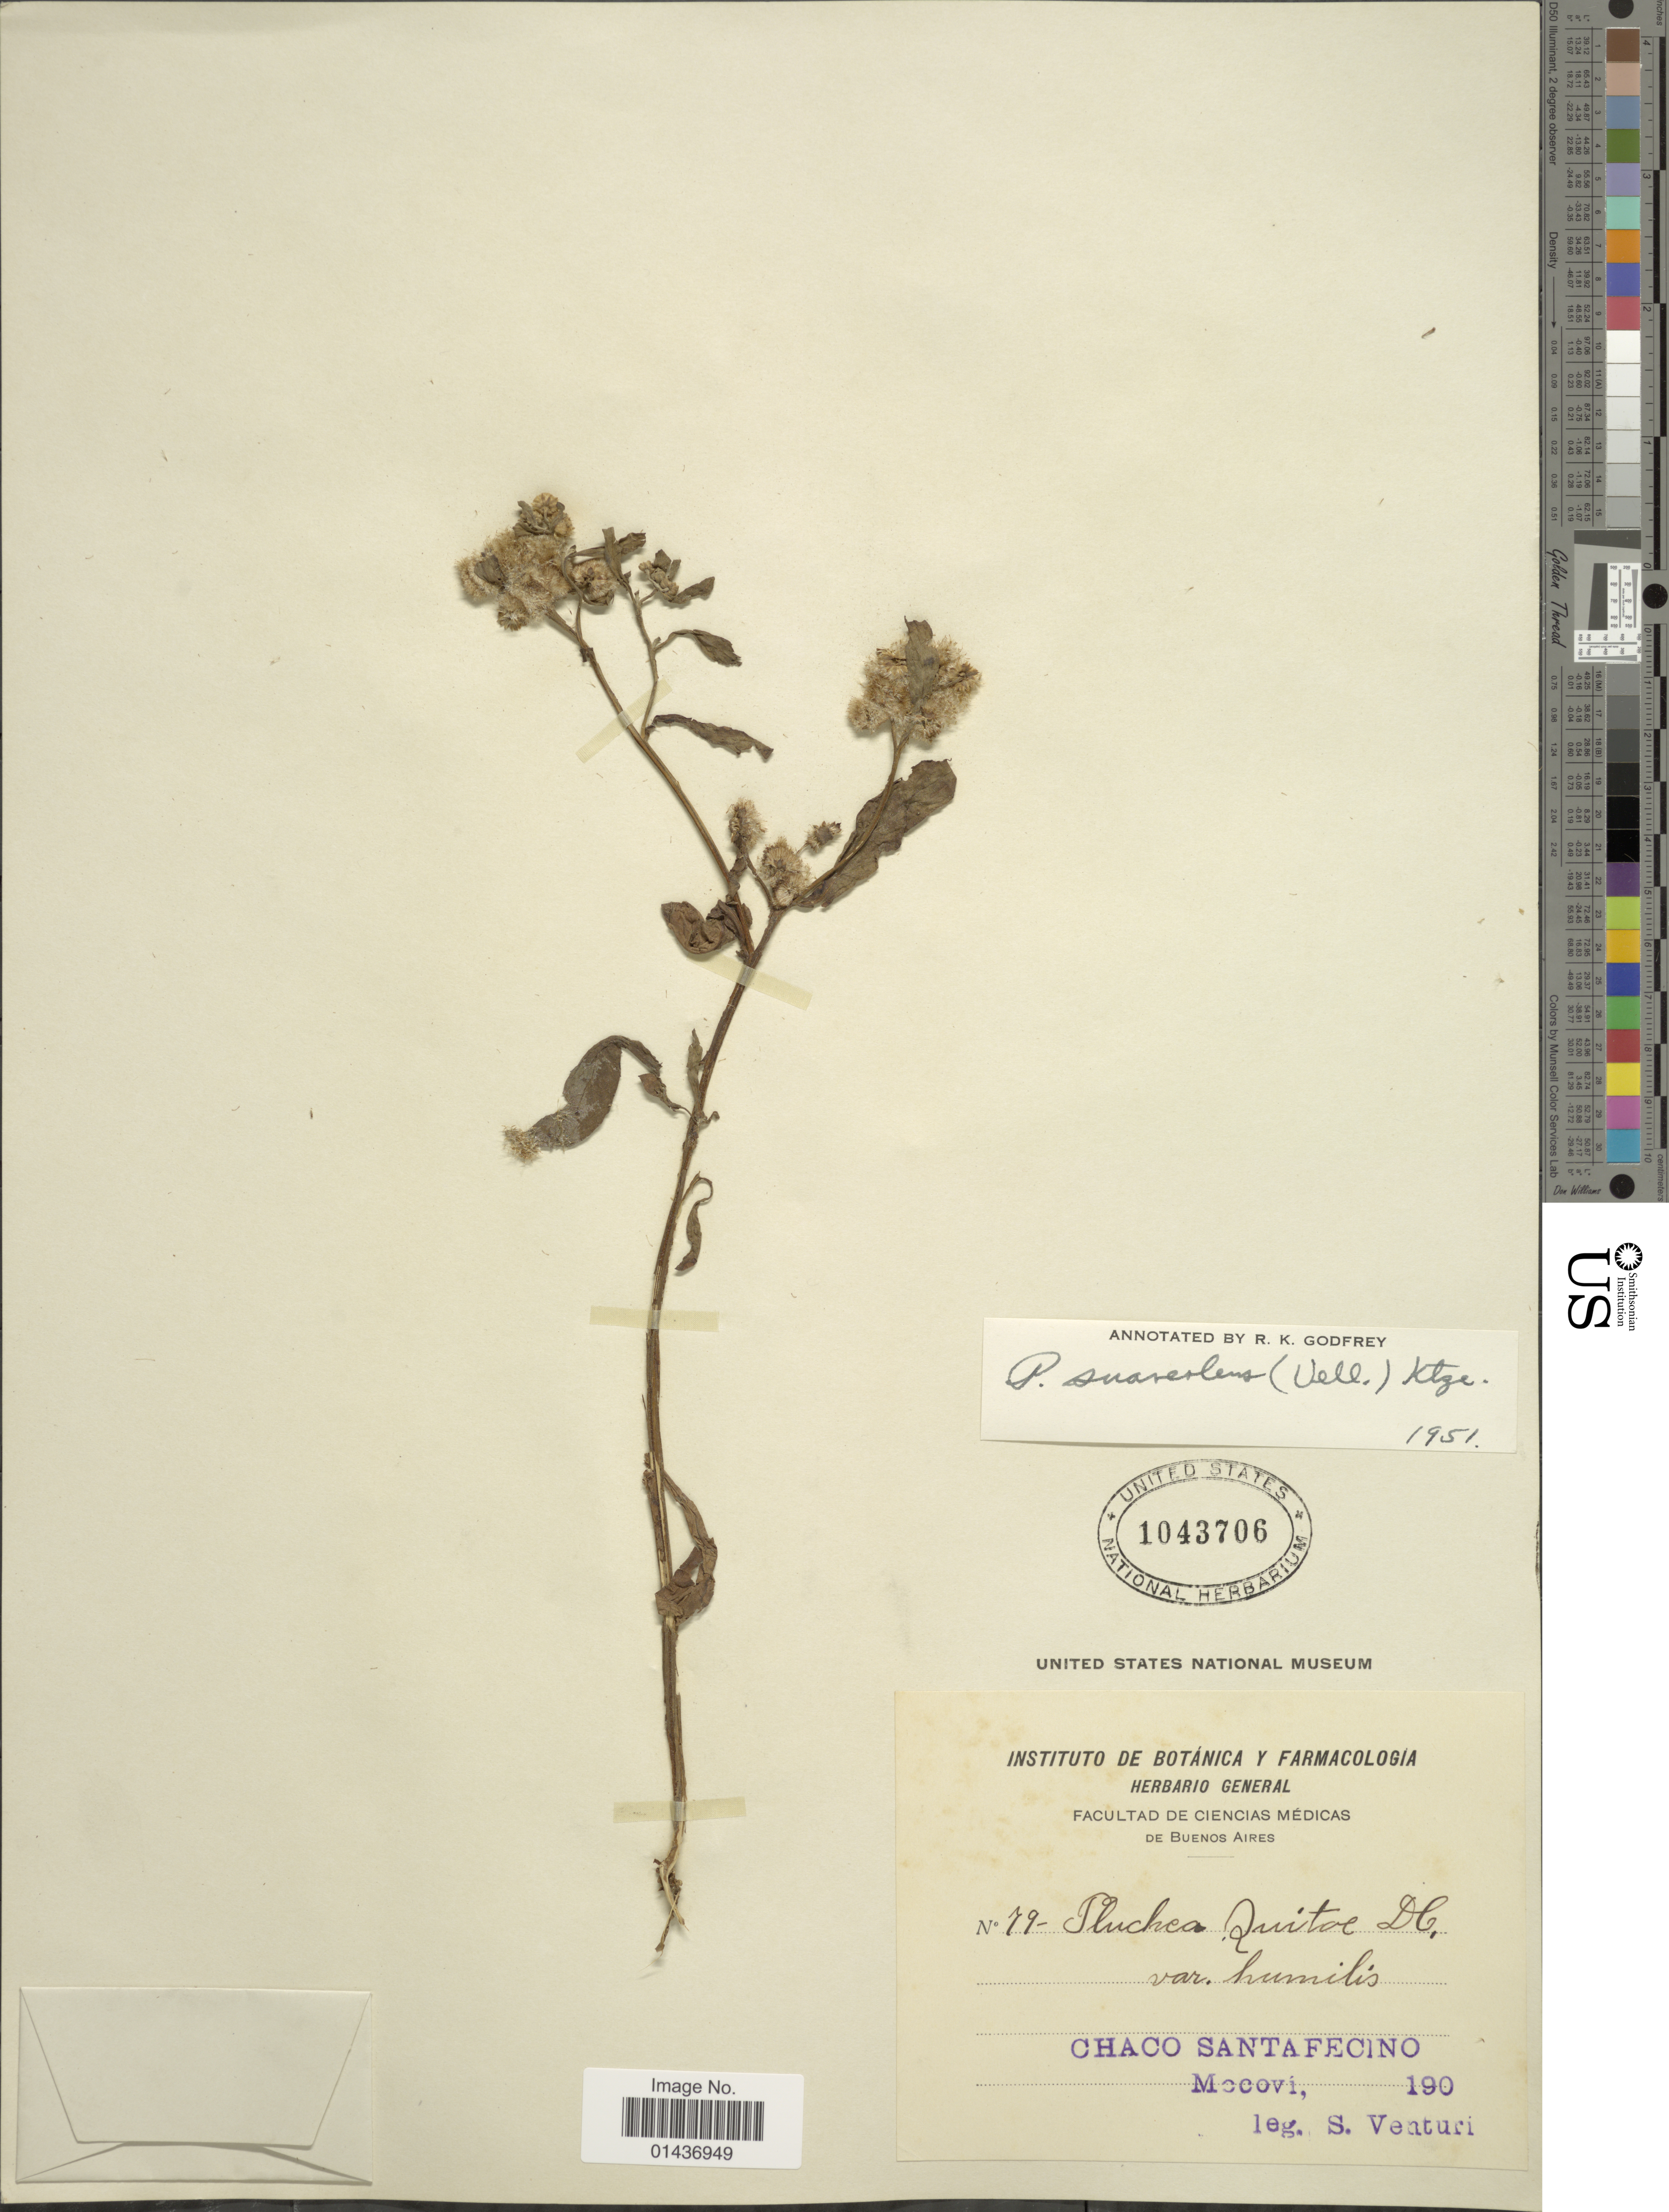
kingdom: Plantae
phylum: Tracheophyta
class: Magnoliopsida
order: Asterales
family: Asteraceae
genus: Pluchea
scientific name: Pluchea suaveolens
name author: (Vell.) Kuntze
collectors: S. Venturi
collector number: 79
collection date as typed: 190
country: Argentina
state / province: Buenos Aires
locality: Facultad De Cienias Medicas, De Buenos Aires, Chaco Santa Fecino, Mocovi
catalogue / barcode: US 1043706